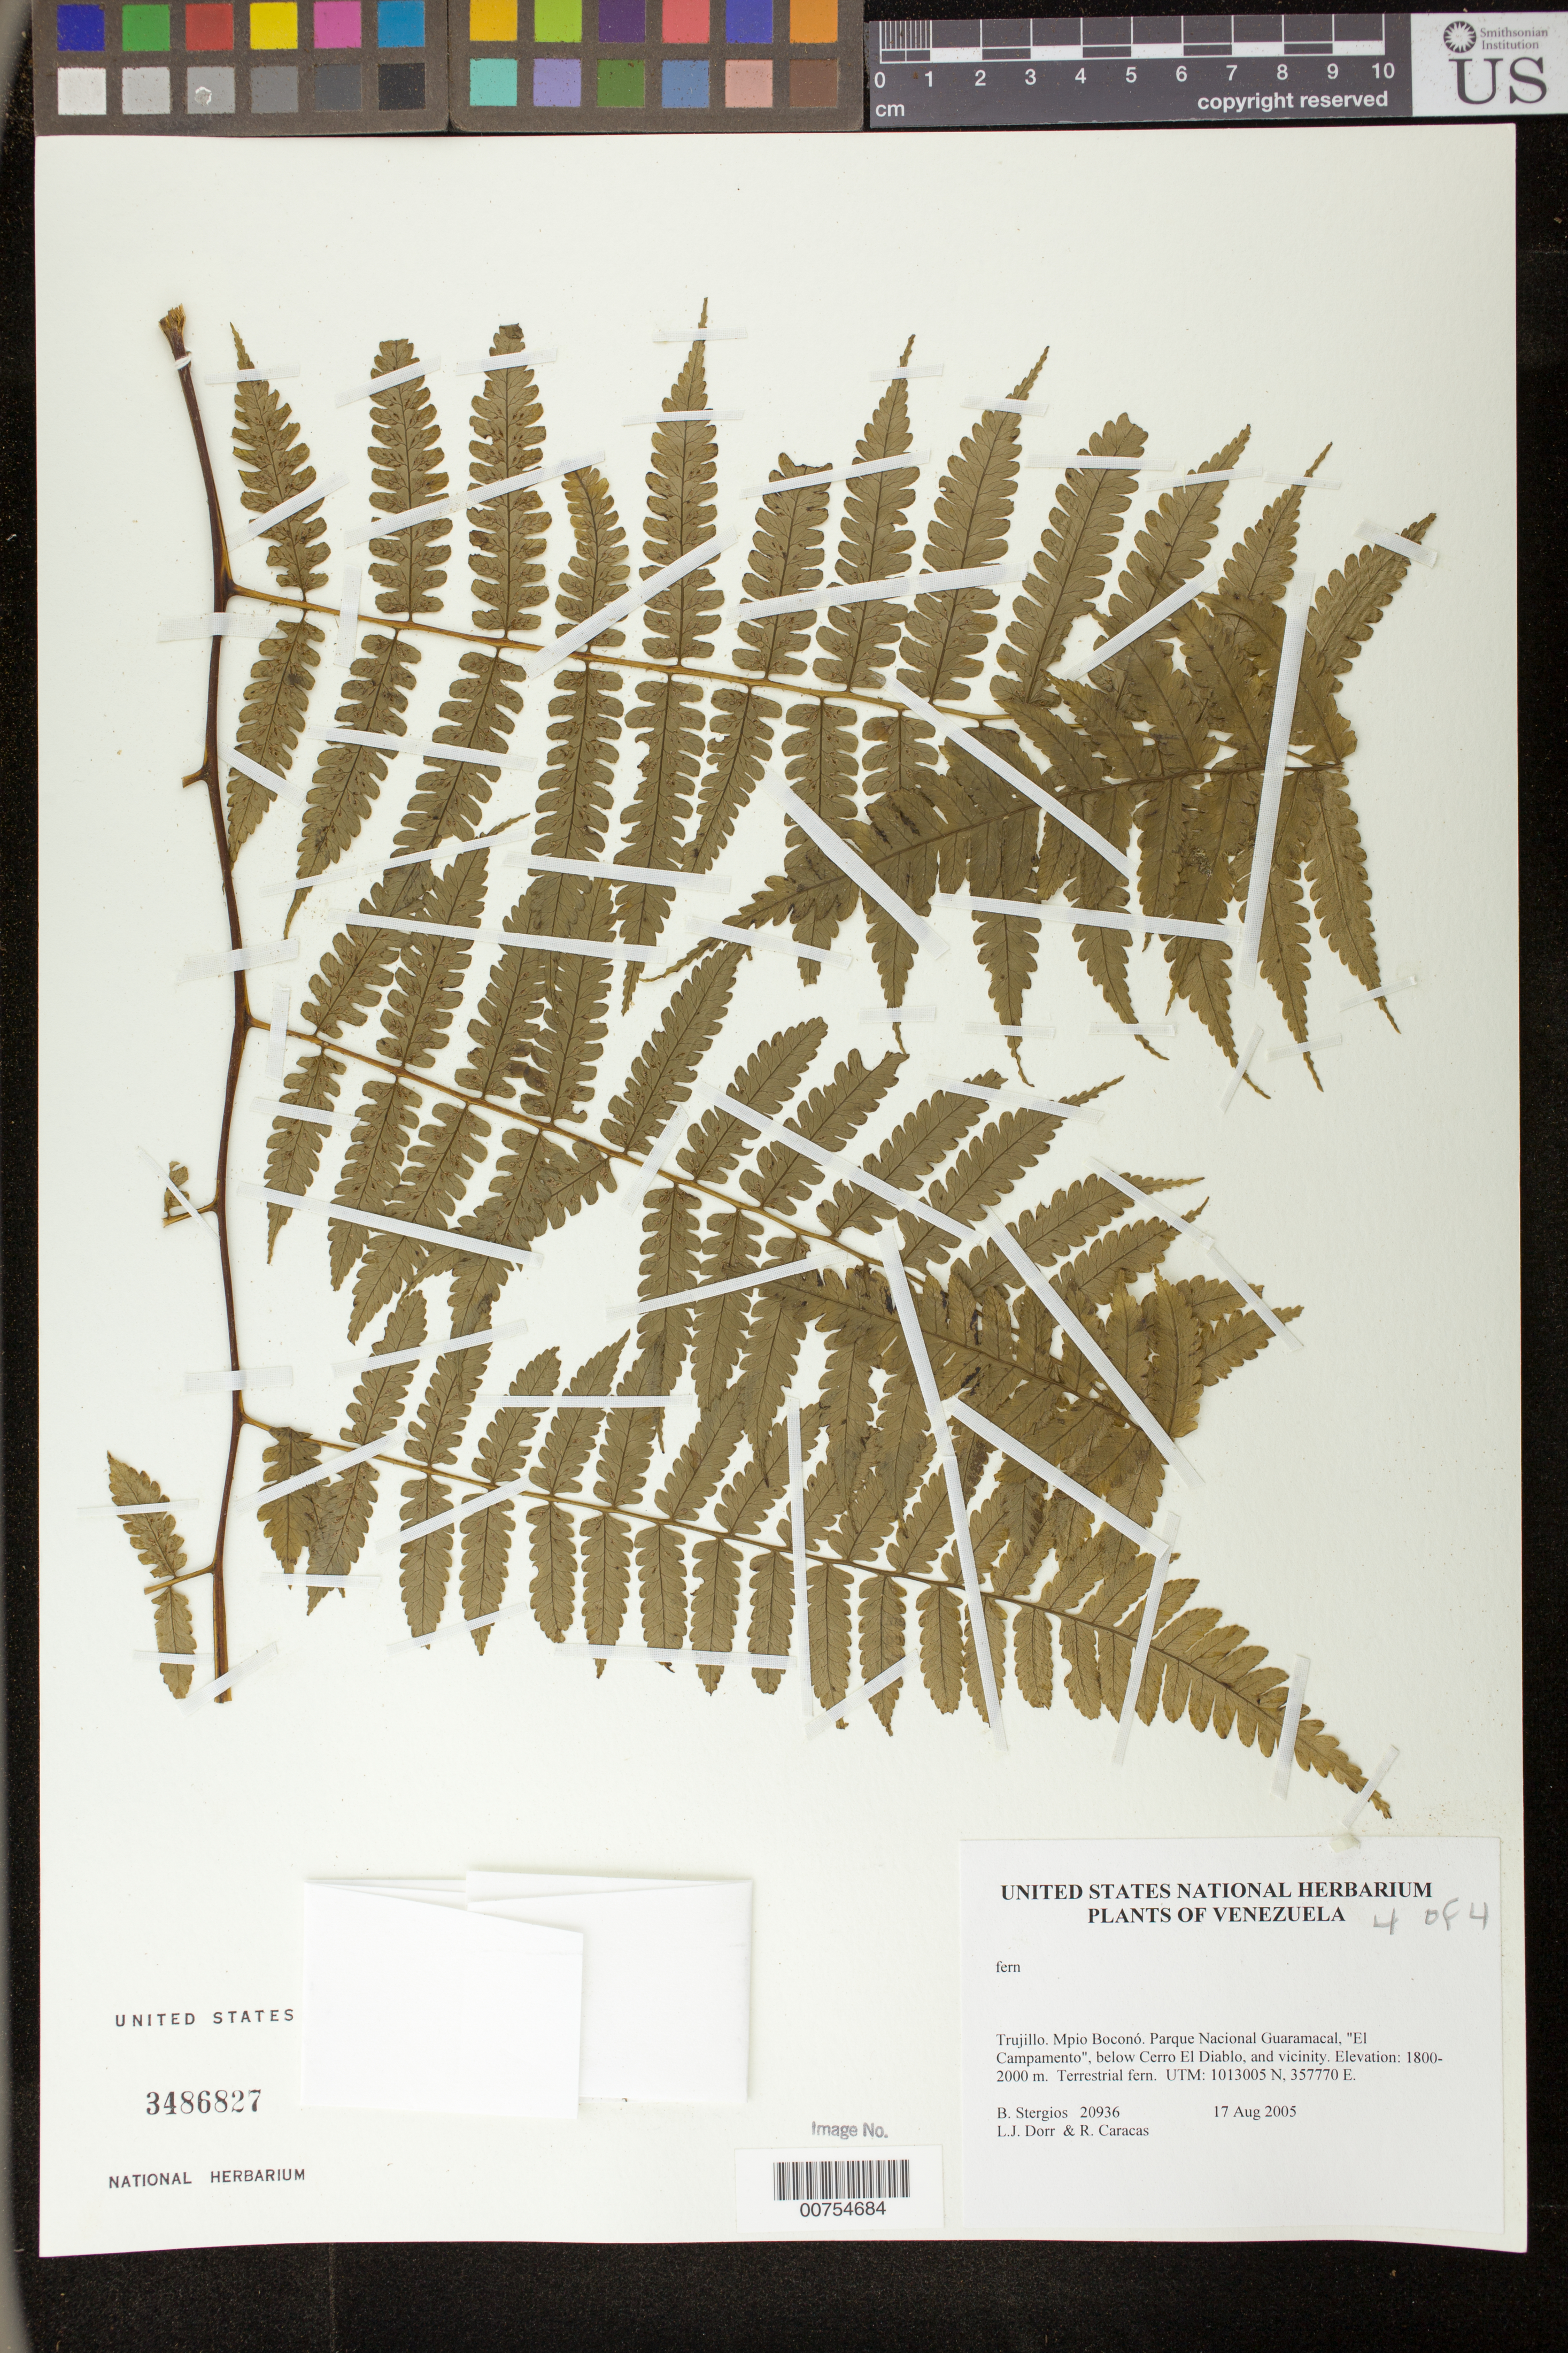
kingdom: Plantae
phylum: Tracheophyta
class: Magnoliopsida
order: Malvales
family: Malvaceae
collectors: B. G. Stergios, L. J. Dorr & R. Caracas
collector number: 20936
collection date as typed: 17 Aug 2005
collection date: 2005-08-17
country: Venezuela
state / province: Trujillo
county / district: Boconó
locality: Parque Nacional Guaramacal, "El Campamento", below Cerro El Diablo, and vicinity.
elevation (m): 1800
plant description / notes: PORT, US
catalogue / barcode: US 3486827